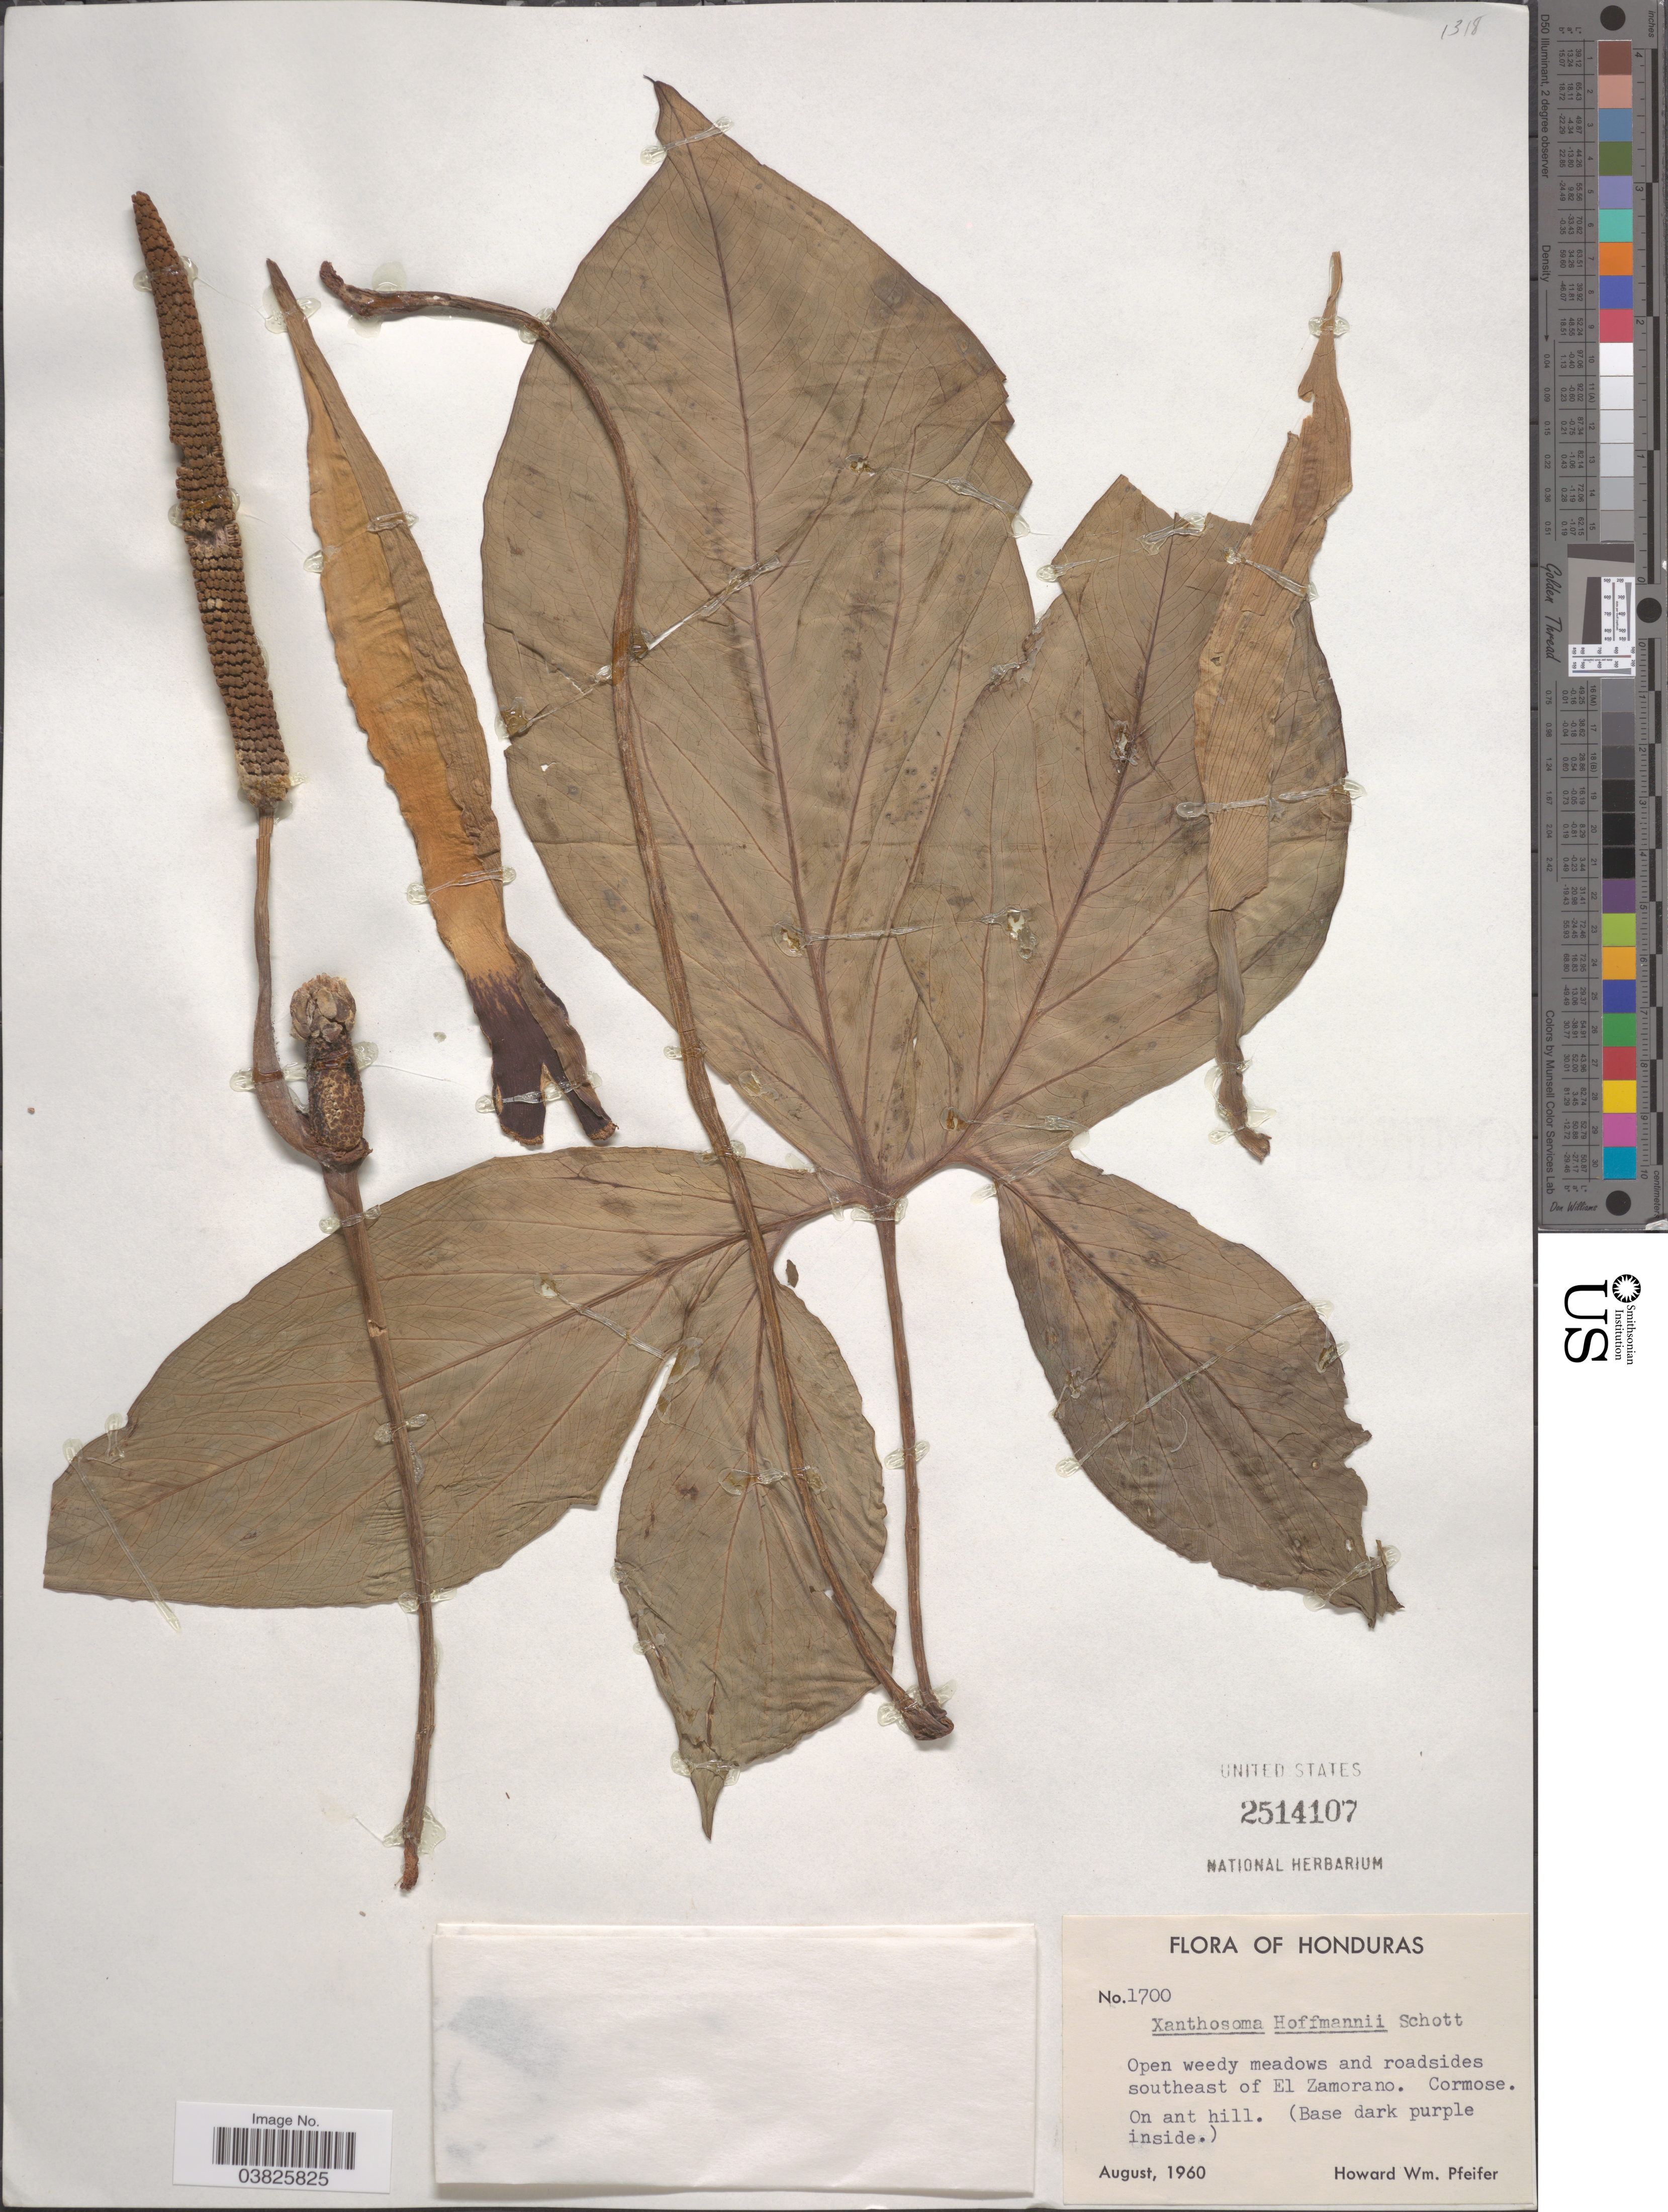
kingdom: Plantae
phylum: Tracheophyta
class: Liliopsida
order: Alismatales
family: Araceae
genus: Xanthosoma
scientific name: Xanthosoma hoffmannii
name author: (Schott) Schott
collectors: H. W. Pfeifer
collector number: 1700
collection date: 1960-08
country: Honduras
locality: Open weedy meadows and roadsides southeast of El Zamorano.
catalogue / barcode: US 2514107